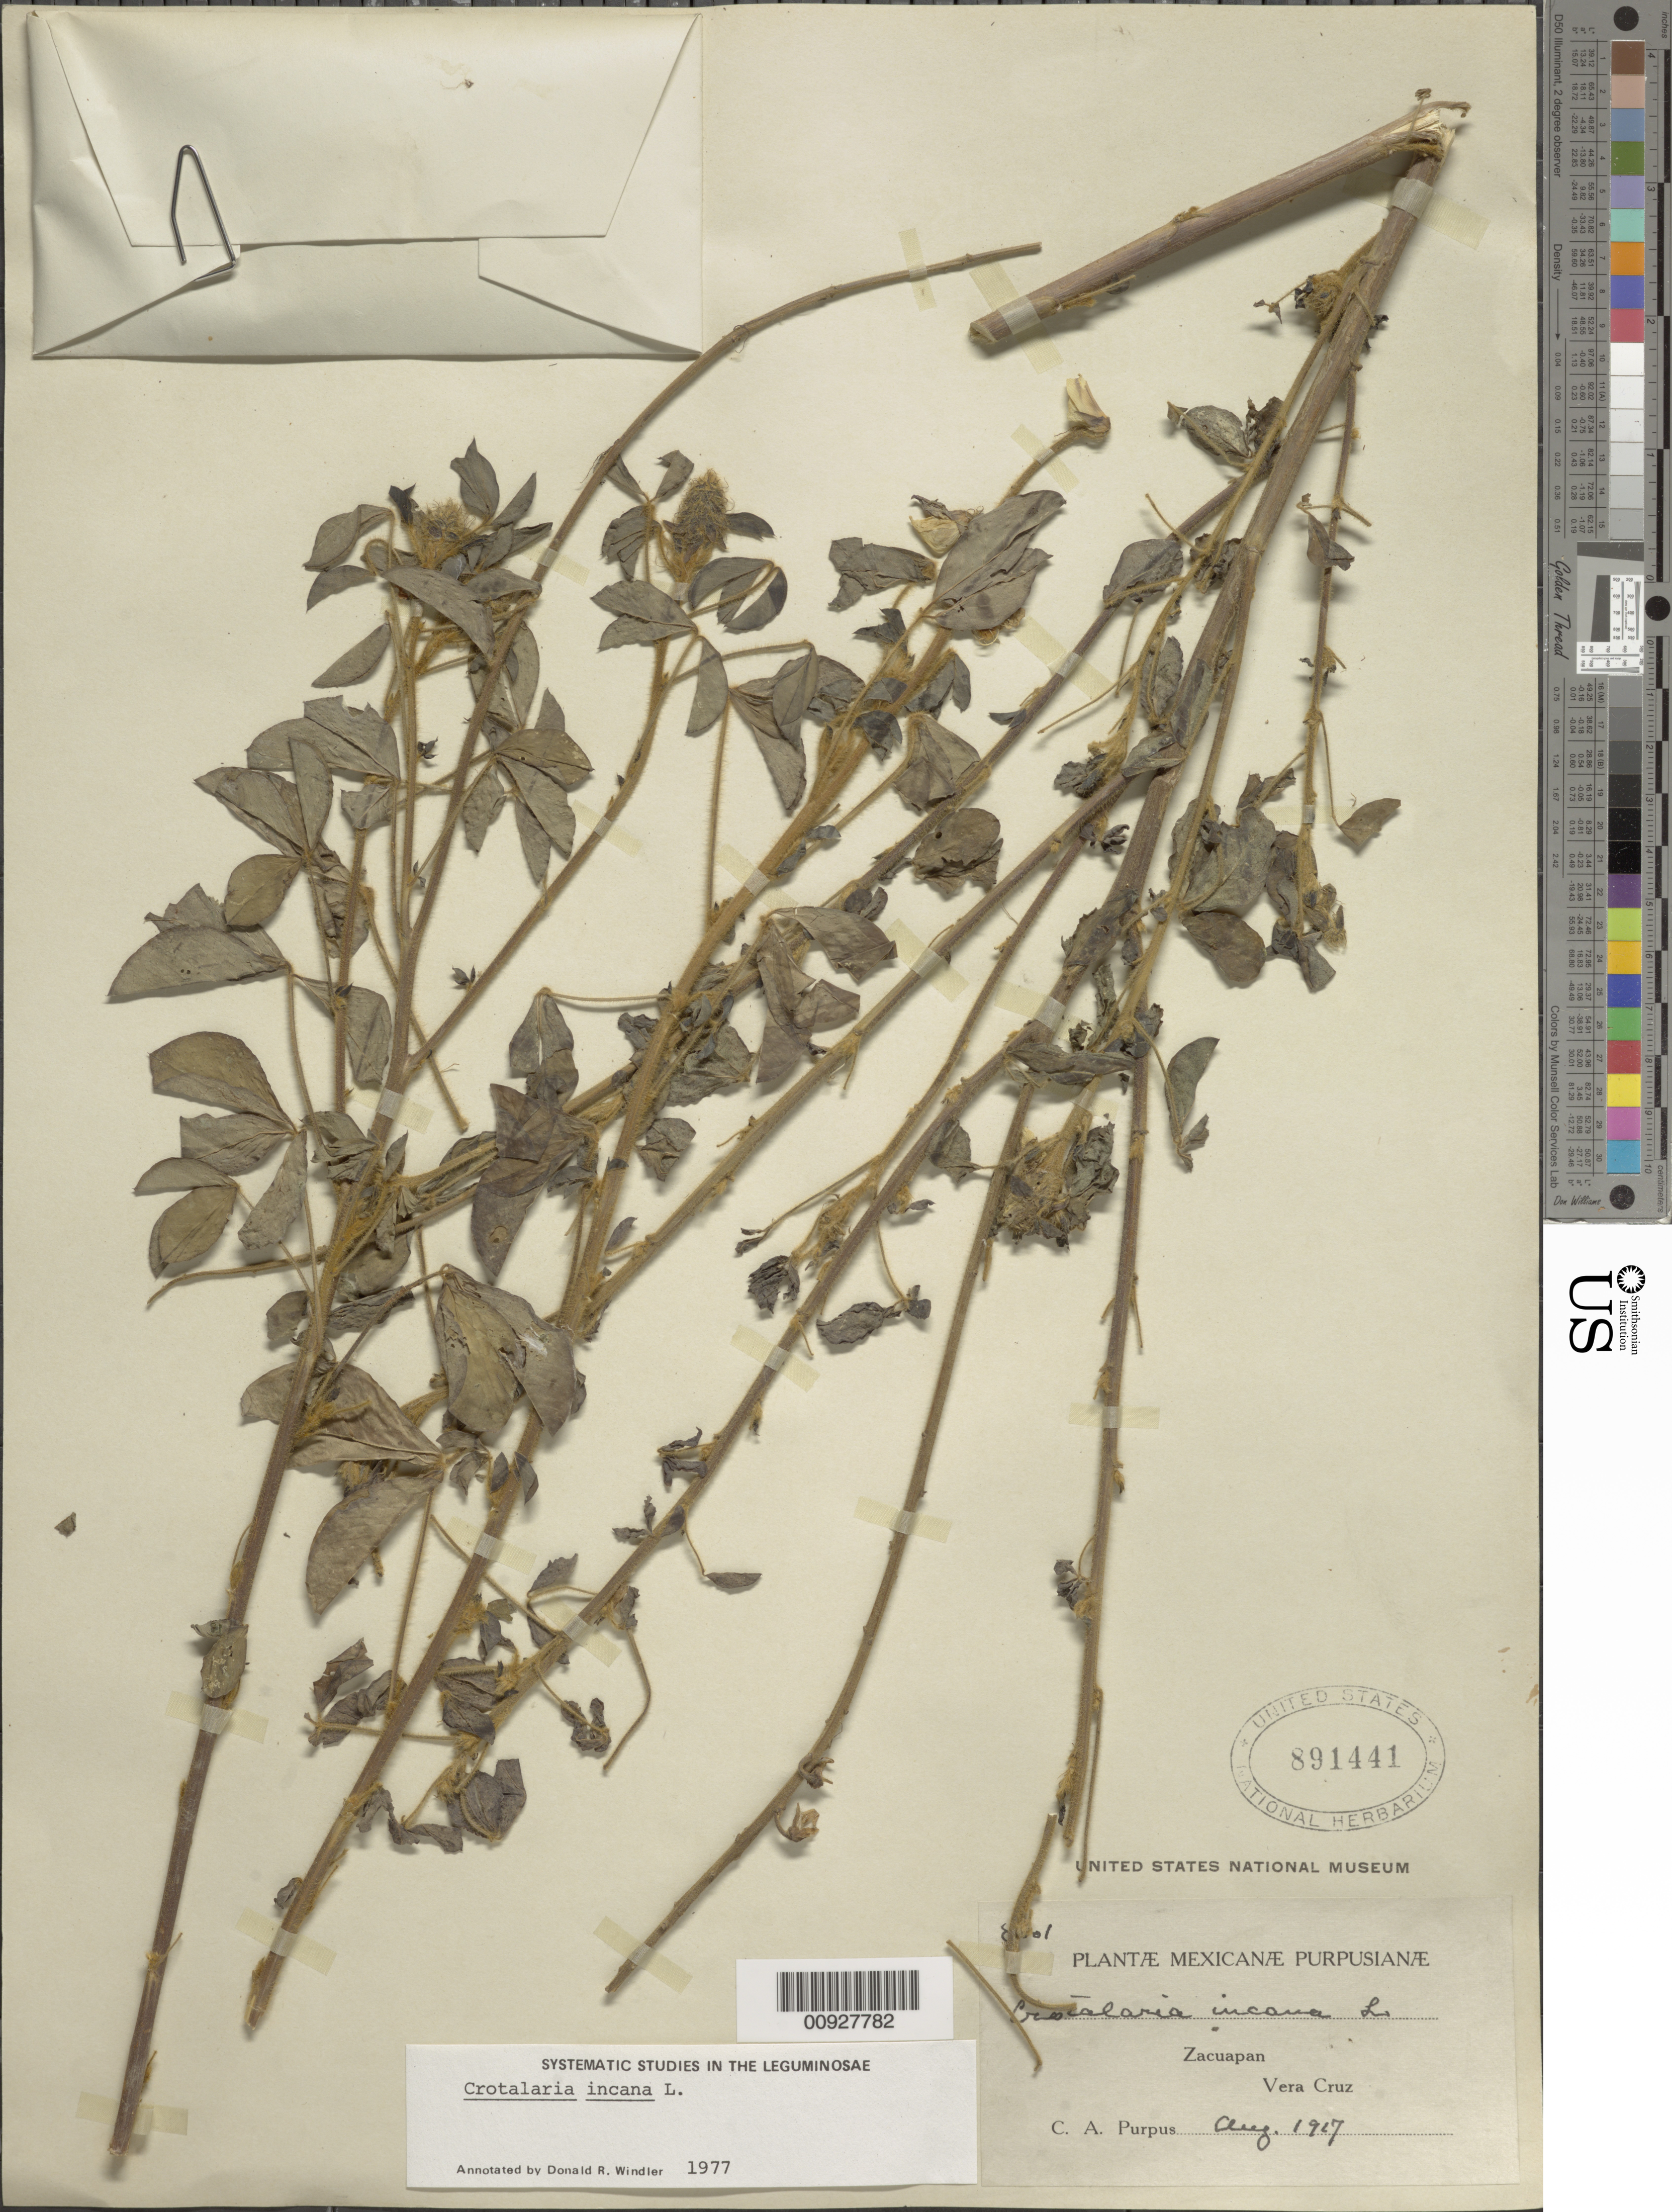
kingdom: Plantae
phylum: Tracheophyta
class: Magnoliopsida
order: Fabales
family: Fabaceae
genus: Crotalaria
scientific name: Crotalaria incana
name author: L.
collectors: C. A. Purpus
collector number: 8001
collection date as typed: Aug 1917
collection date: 1917-08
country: Mexico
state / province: Veracruz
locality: Zacuapan, Veracruz.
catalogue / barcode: US 891441